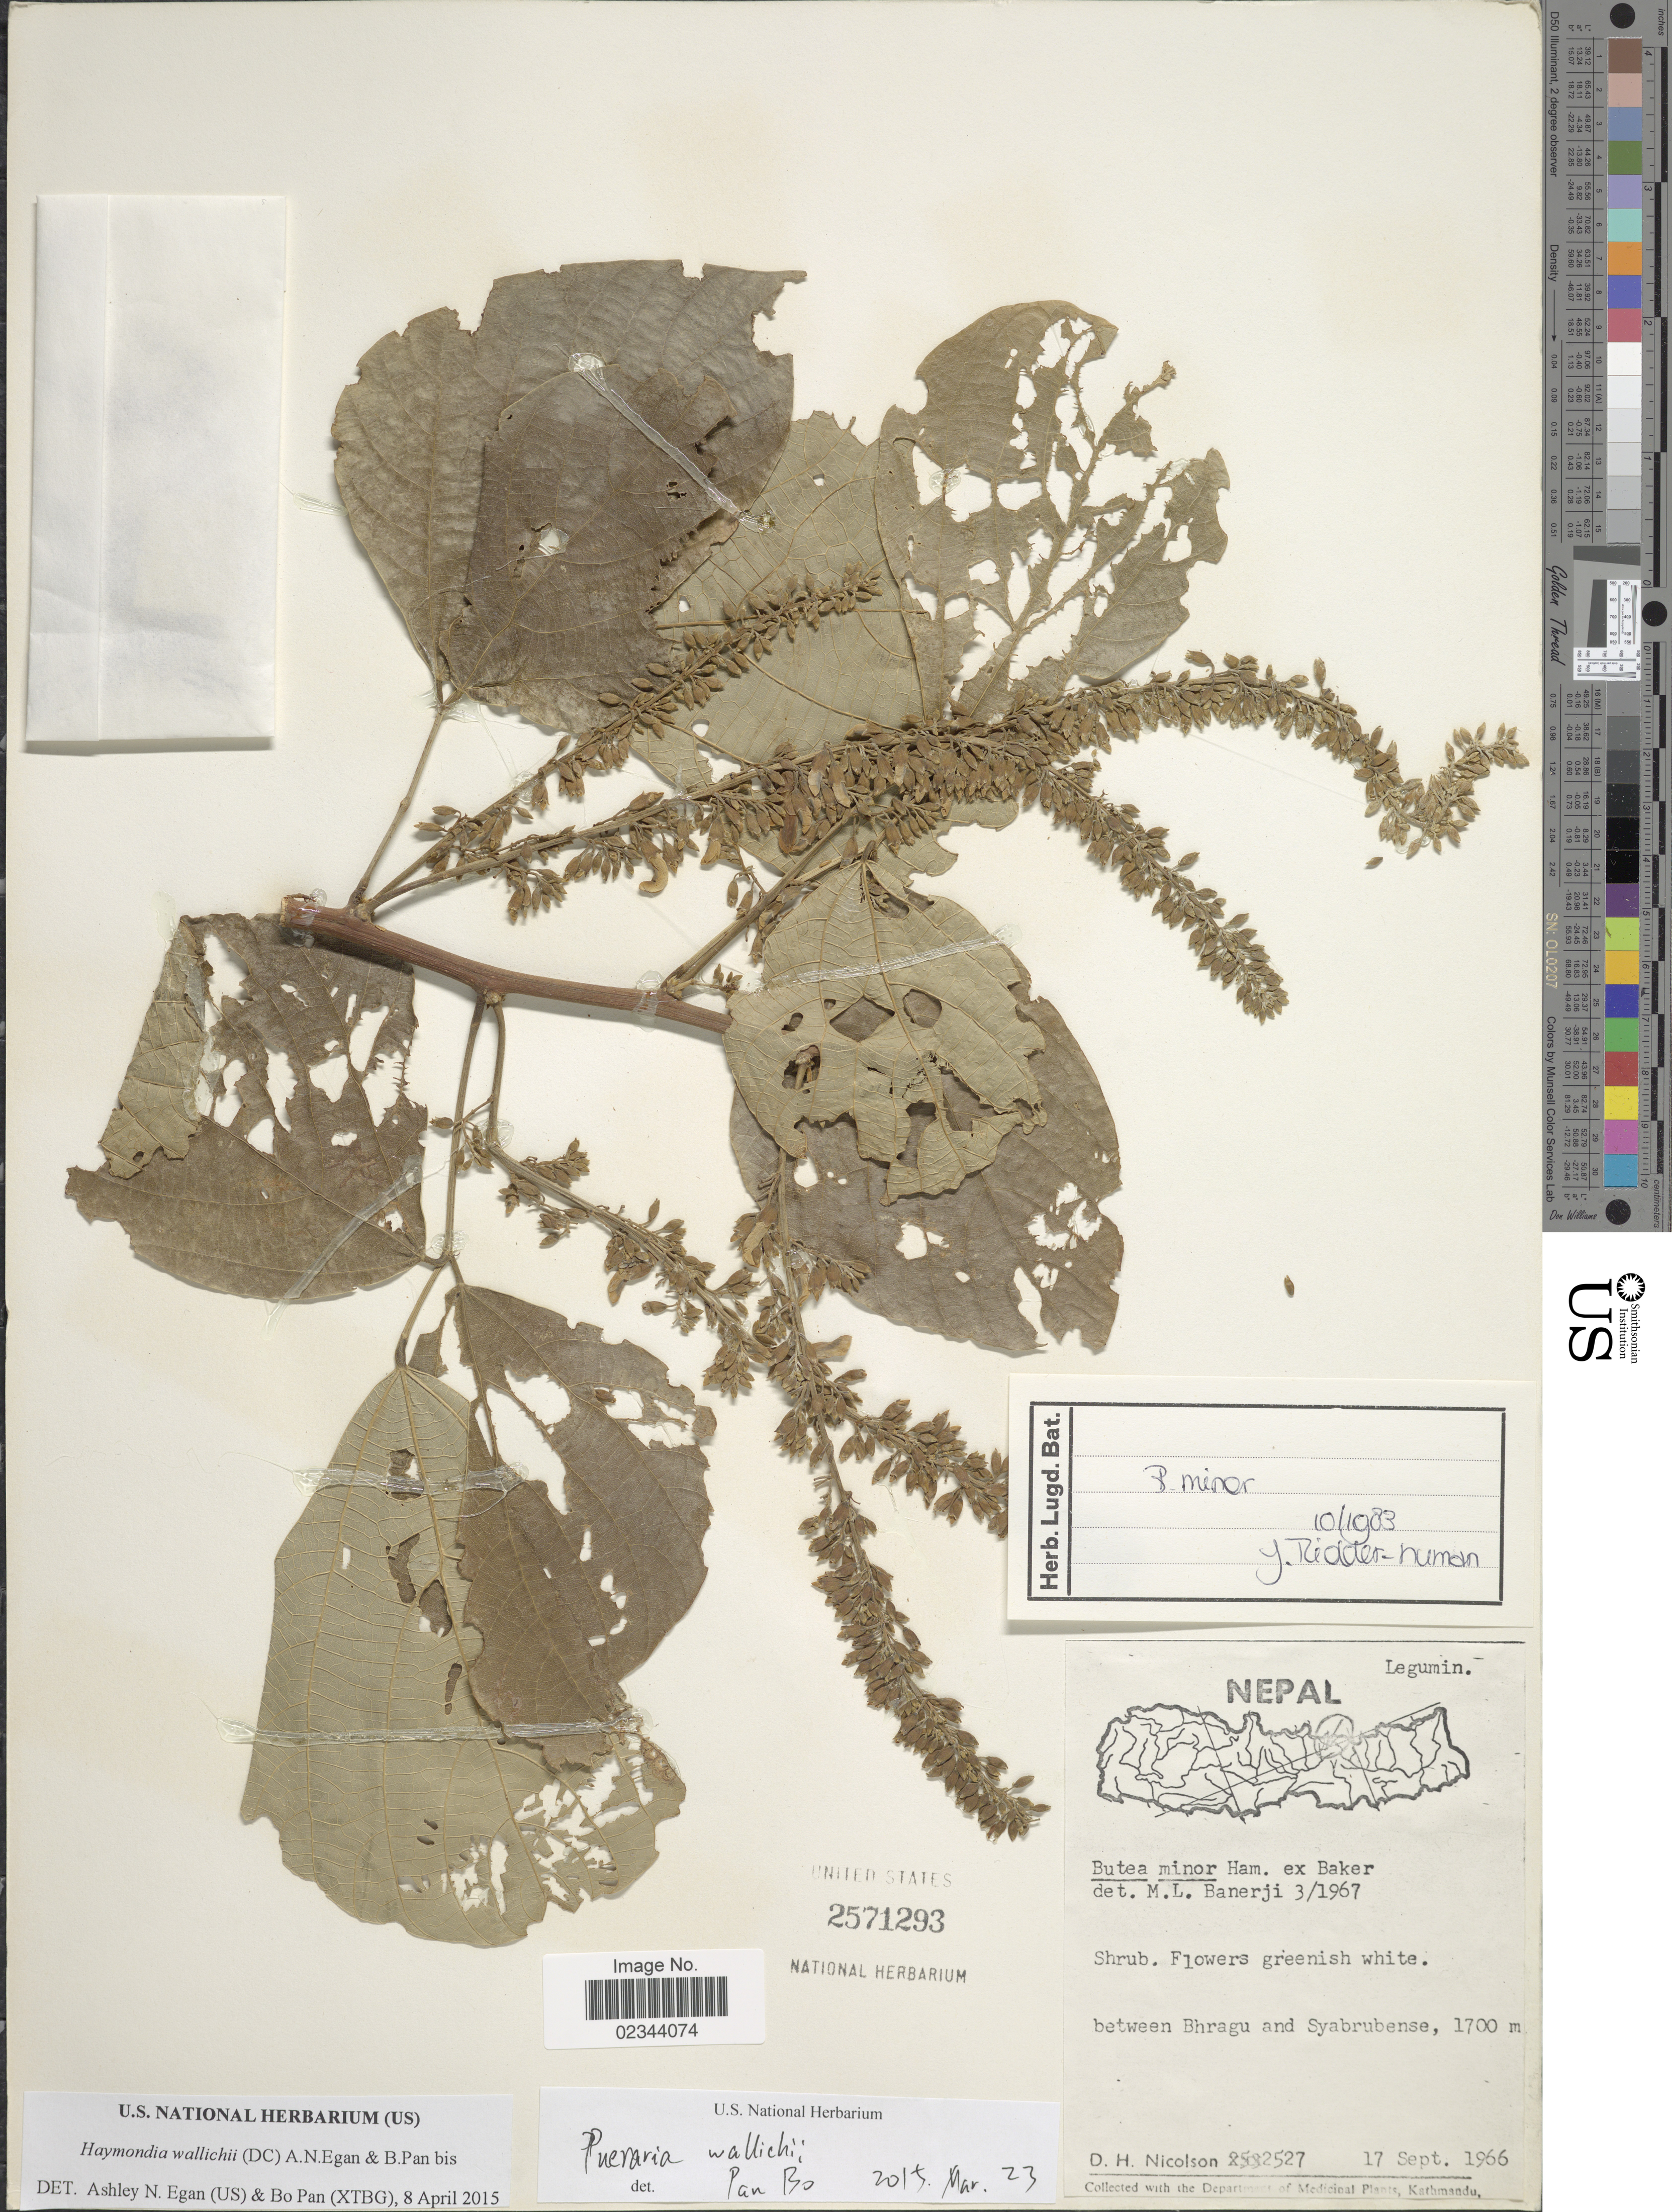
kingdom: Plantae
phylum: Tracheophyta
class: Magnoliopsida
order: Fabales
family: Fabaceae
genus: Haymondia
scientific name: Haymondia wallichii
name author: (DC.) A.N. Egan & B. Pan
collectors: D. H. Nicolson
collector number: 2527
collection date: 1966-09-17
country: Nepal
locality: Between Bhragu and Syabrubense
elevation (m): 1700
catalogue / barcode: US 2571293